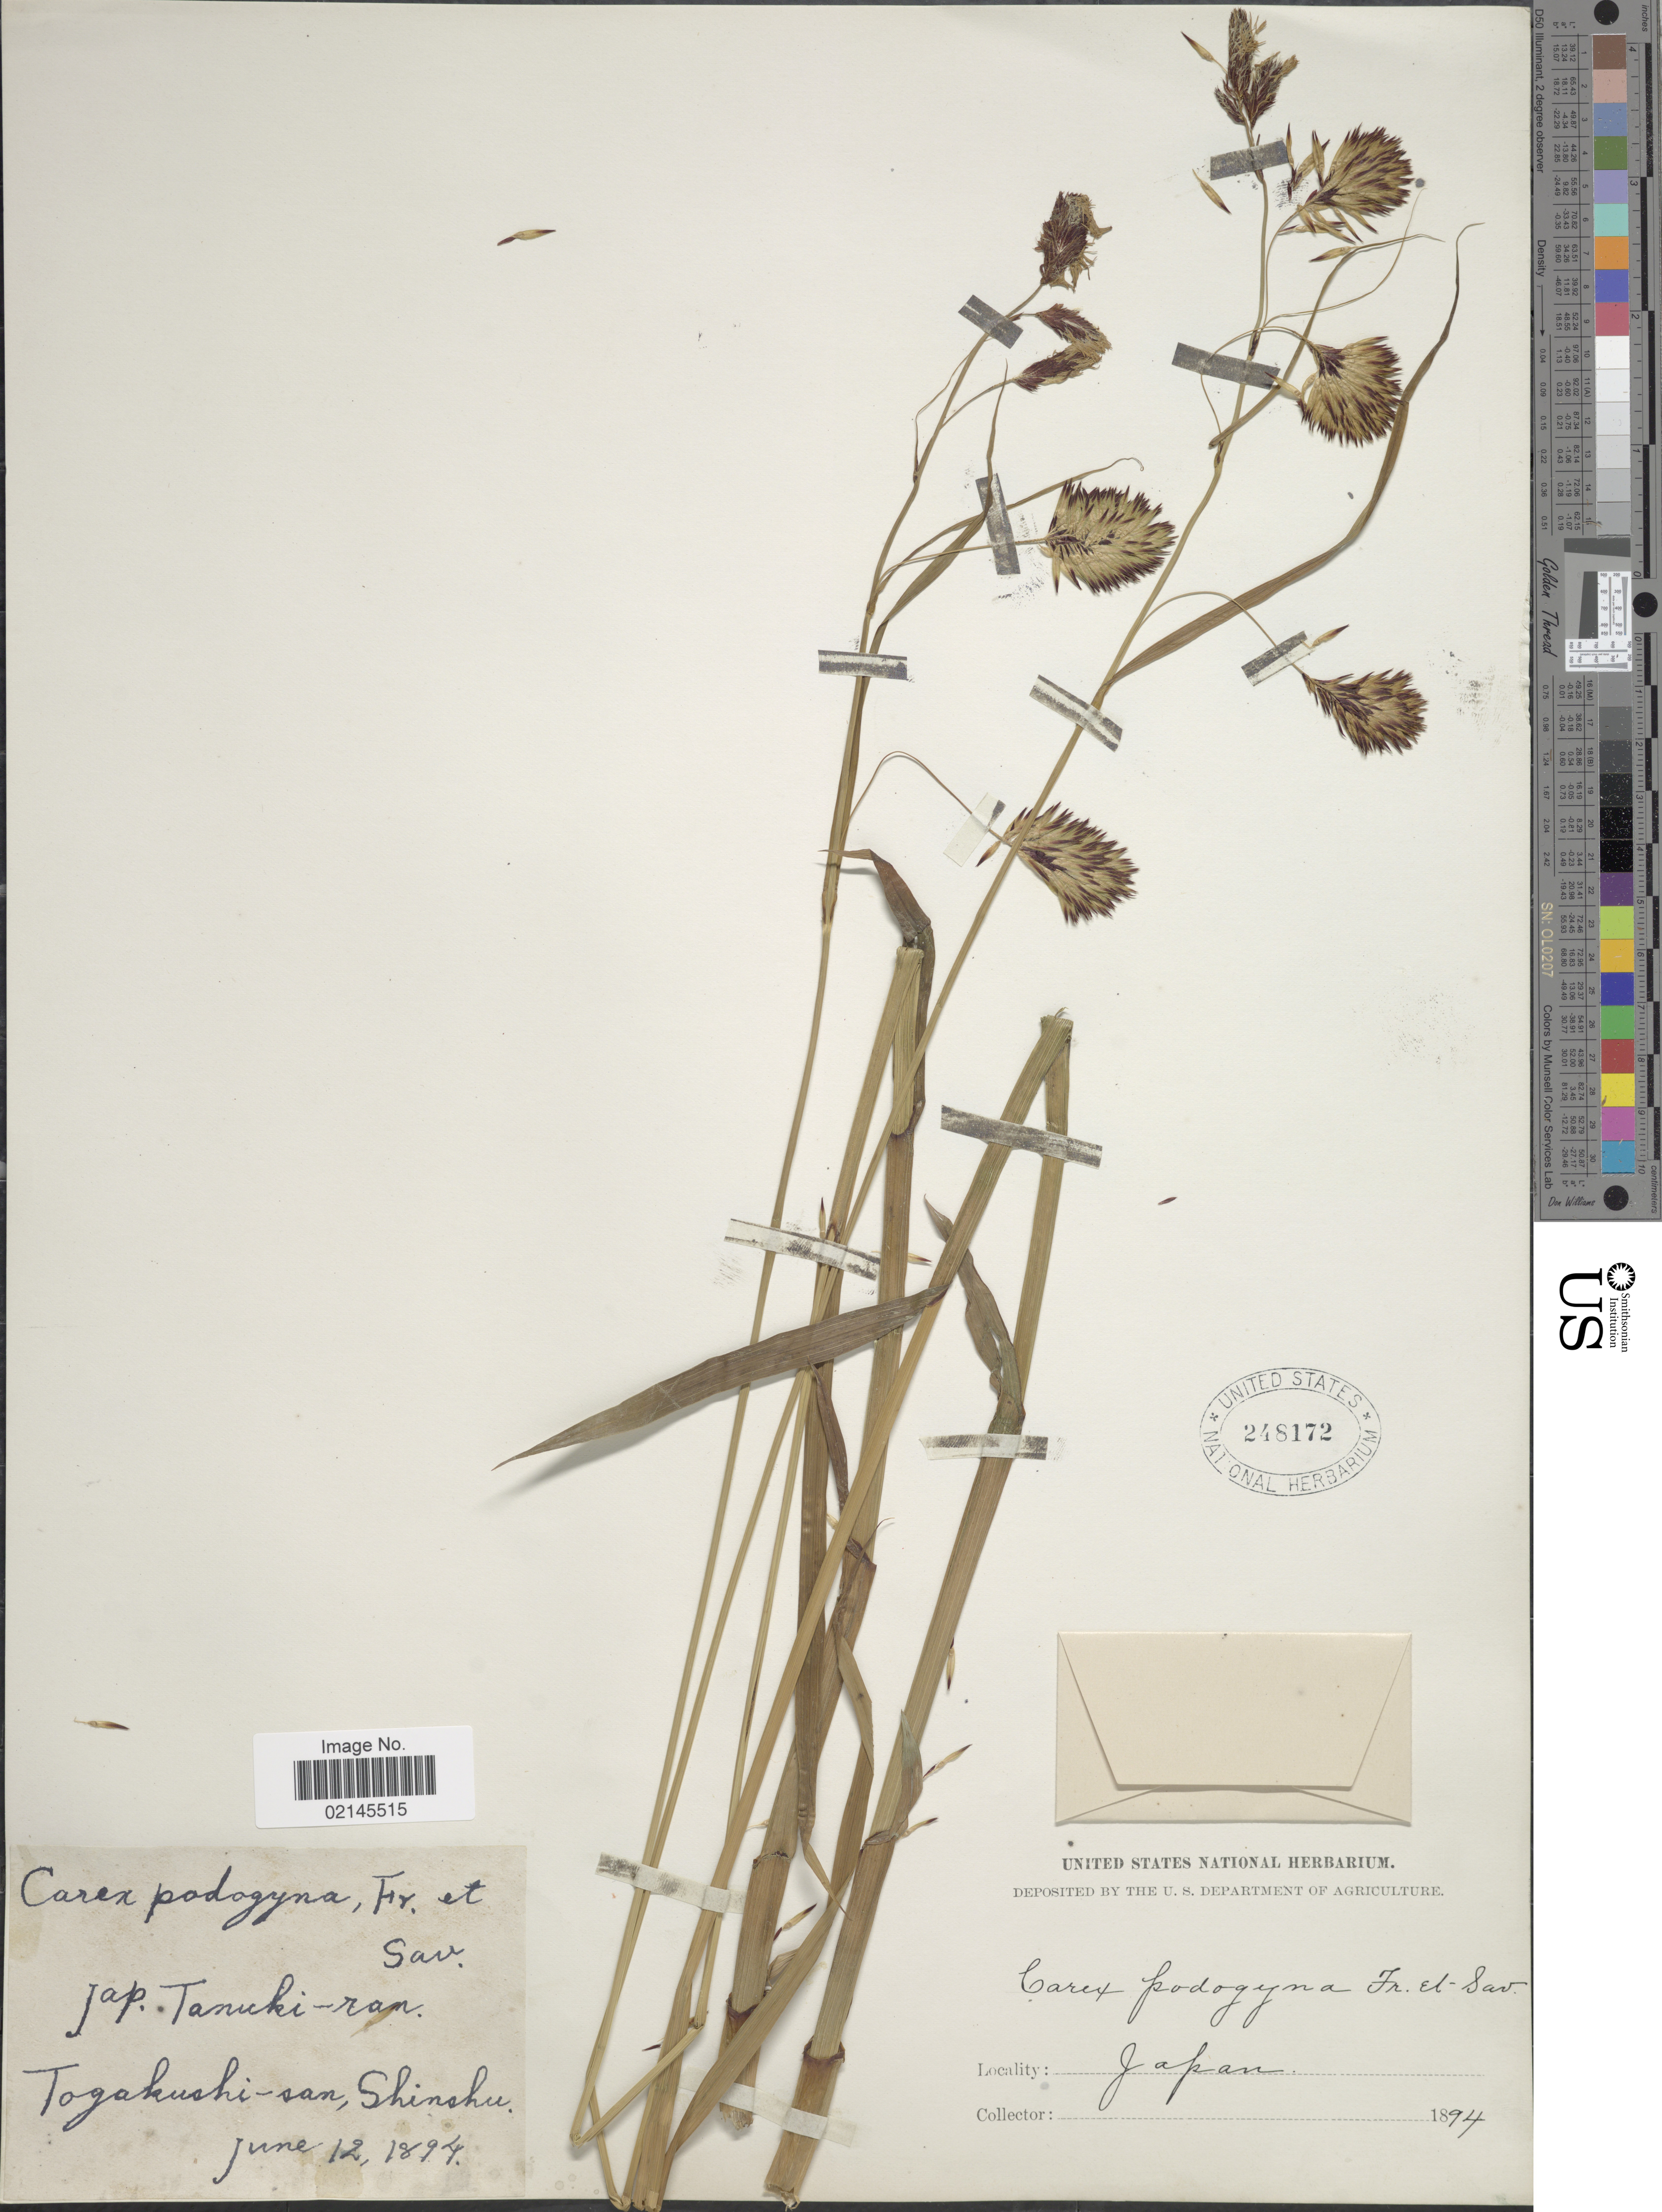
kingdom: Plantae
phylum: Tracheophyta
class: Liliopsida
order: Poales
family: Cyperaceae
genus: Carex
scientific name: Carex podogyna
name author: Franch. & Sav.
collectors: ex herb. U. S. Department of Agriculture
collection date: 1894-06-12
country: Japan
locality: Togakushi-san, Shinshu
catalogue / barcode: US 248172